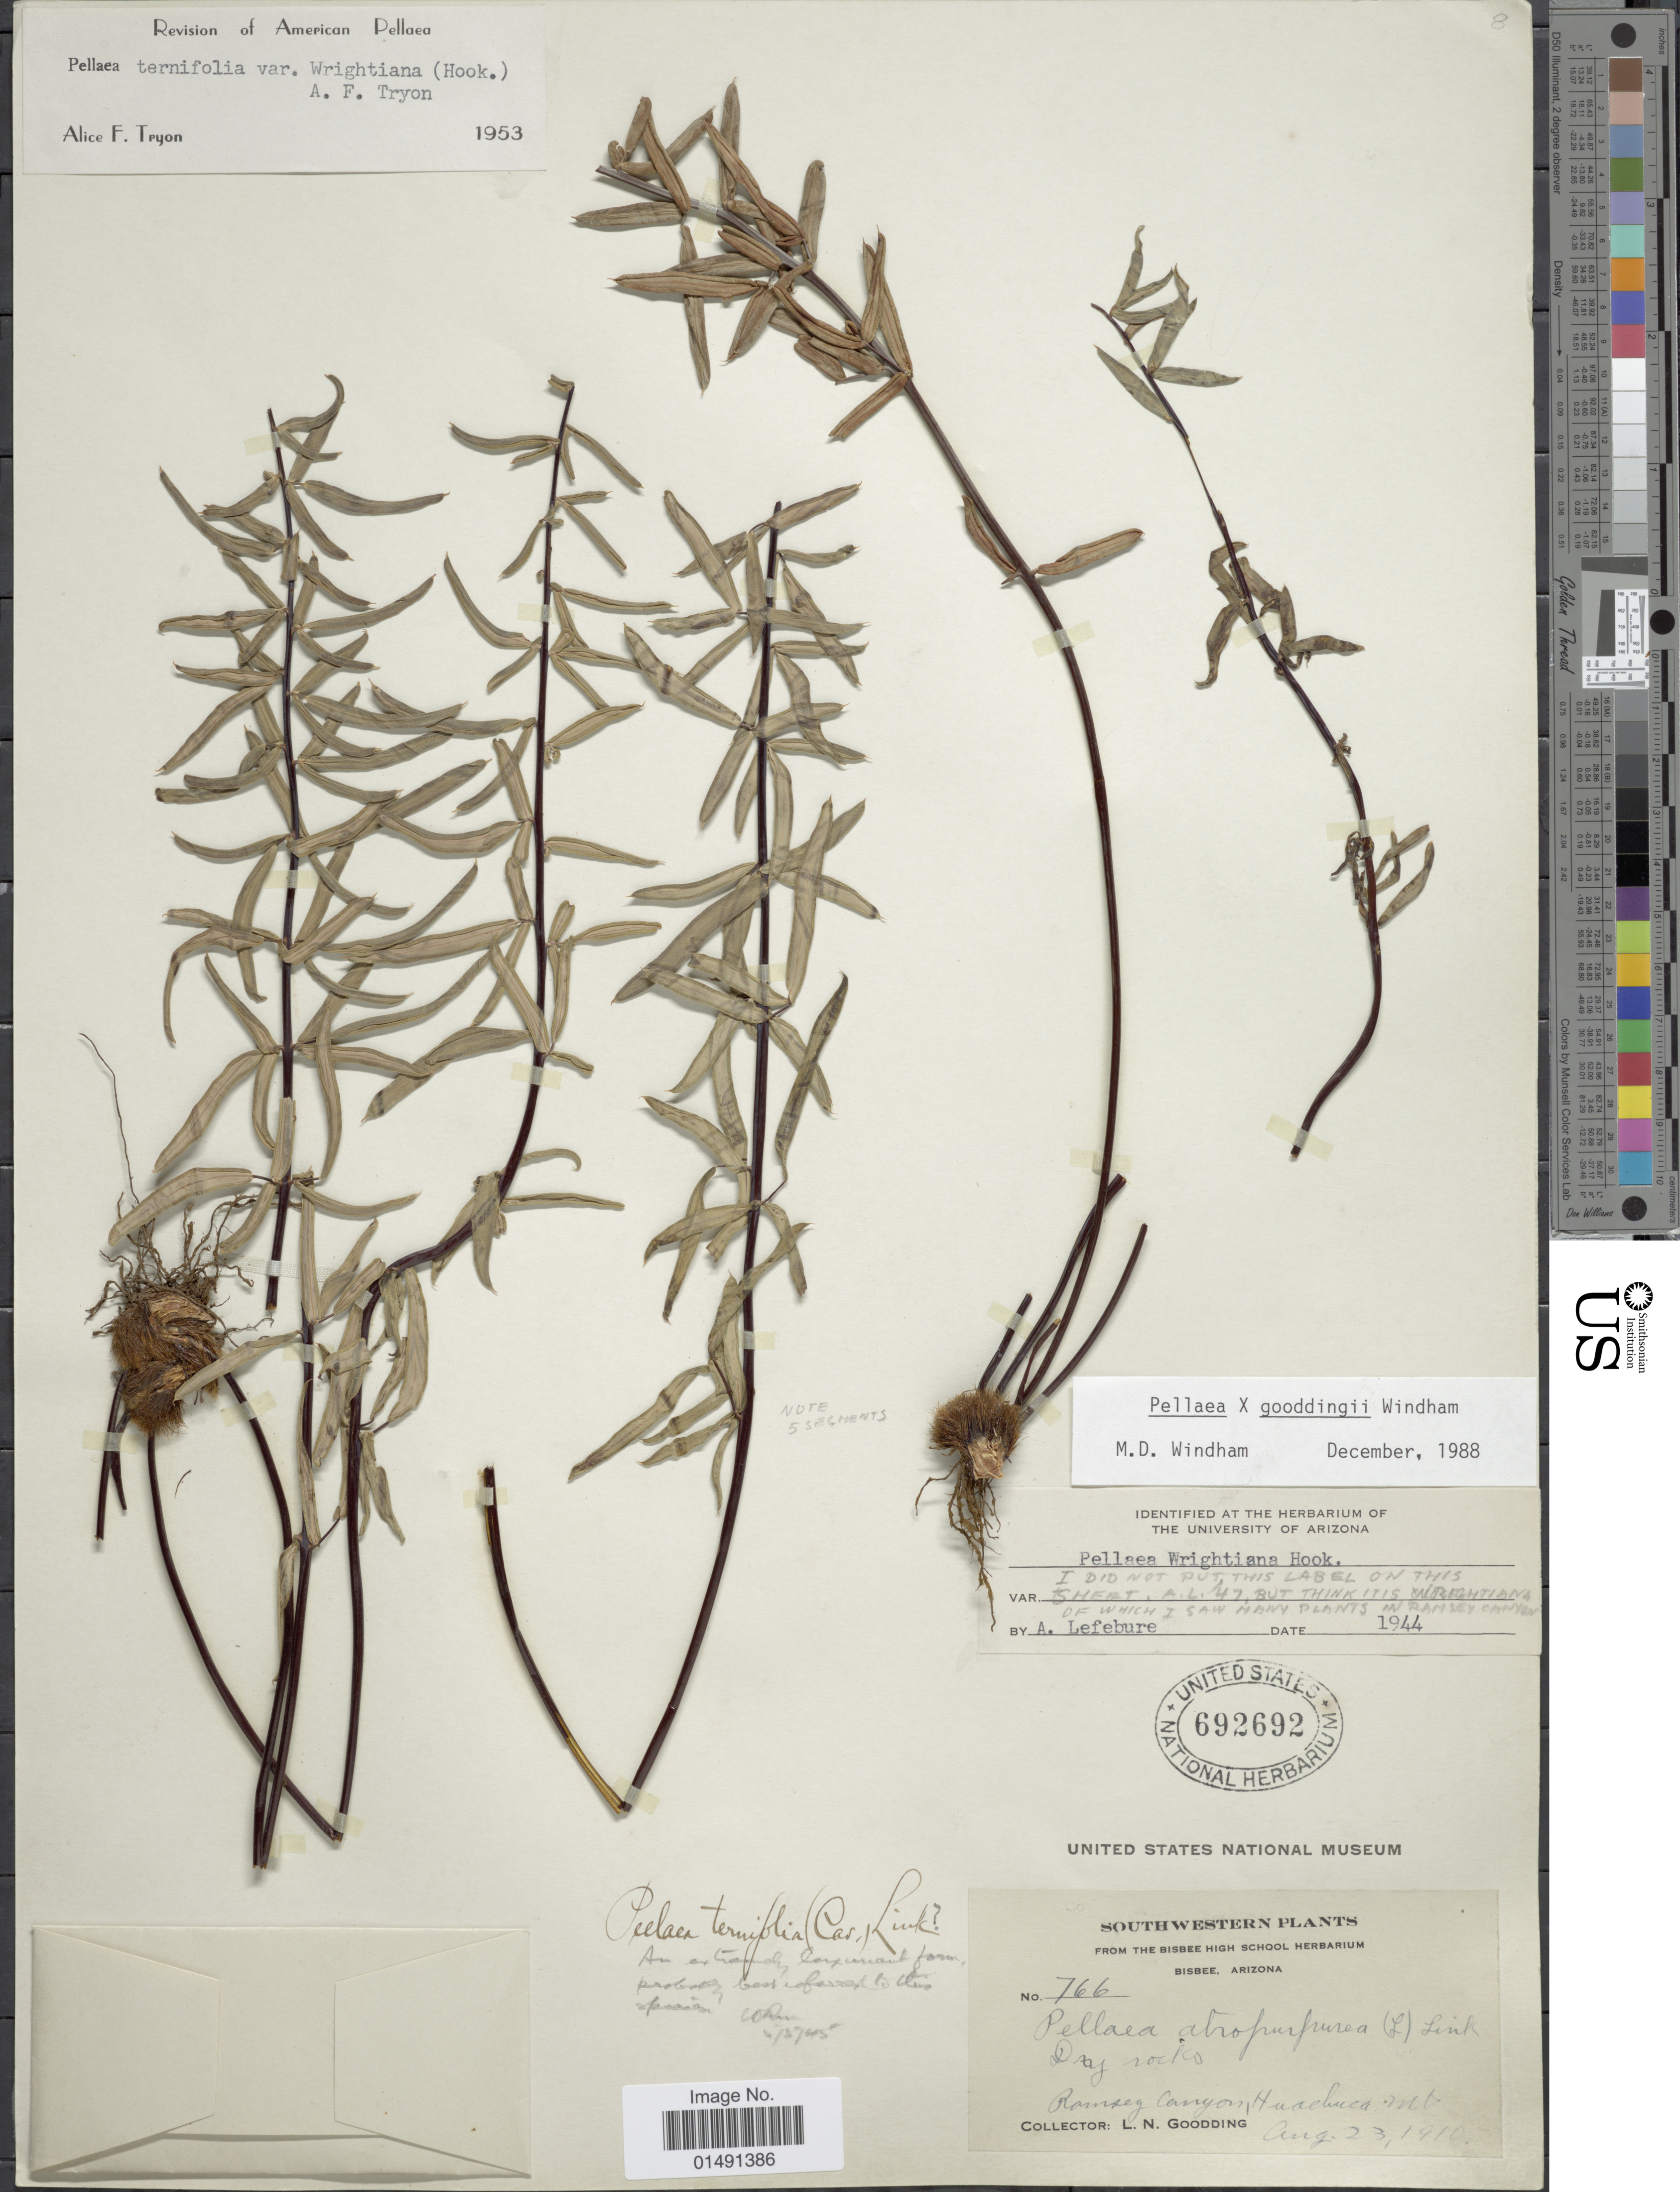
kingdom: Plantae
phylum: Tracheophyta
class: Polypodiopsida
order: Polypodiales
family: Pteridaceae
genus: Pellaea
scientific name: Pellaea x goodingi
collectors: L. N. Goodding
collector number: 766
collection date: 1910-08-23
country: United States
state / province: Arizona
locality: Southwestern, Romsey Canyon, Huachuca Mt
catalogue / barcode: US 692692